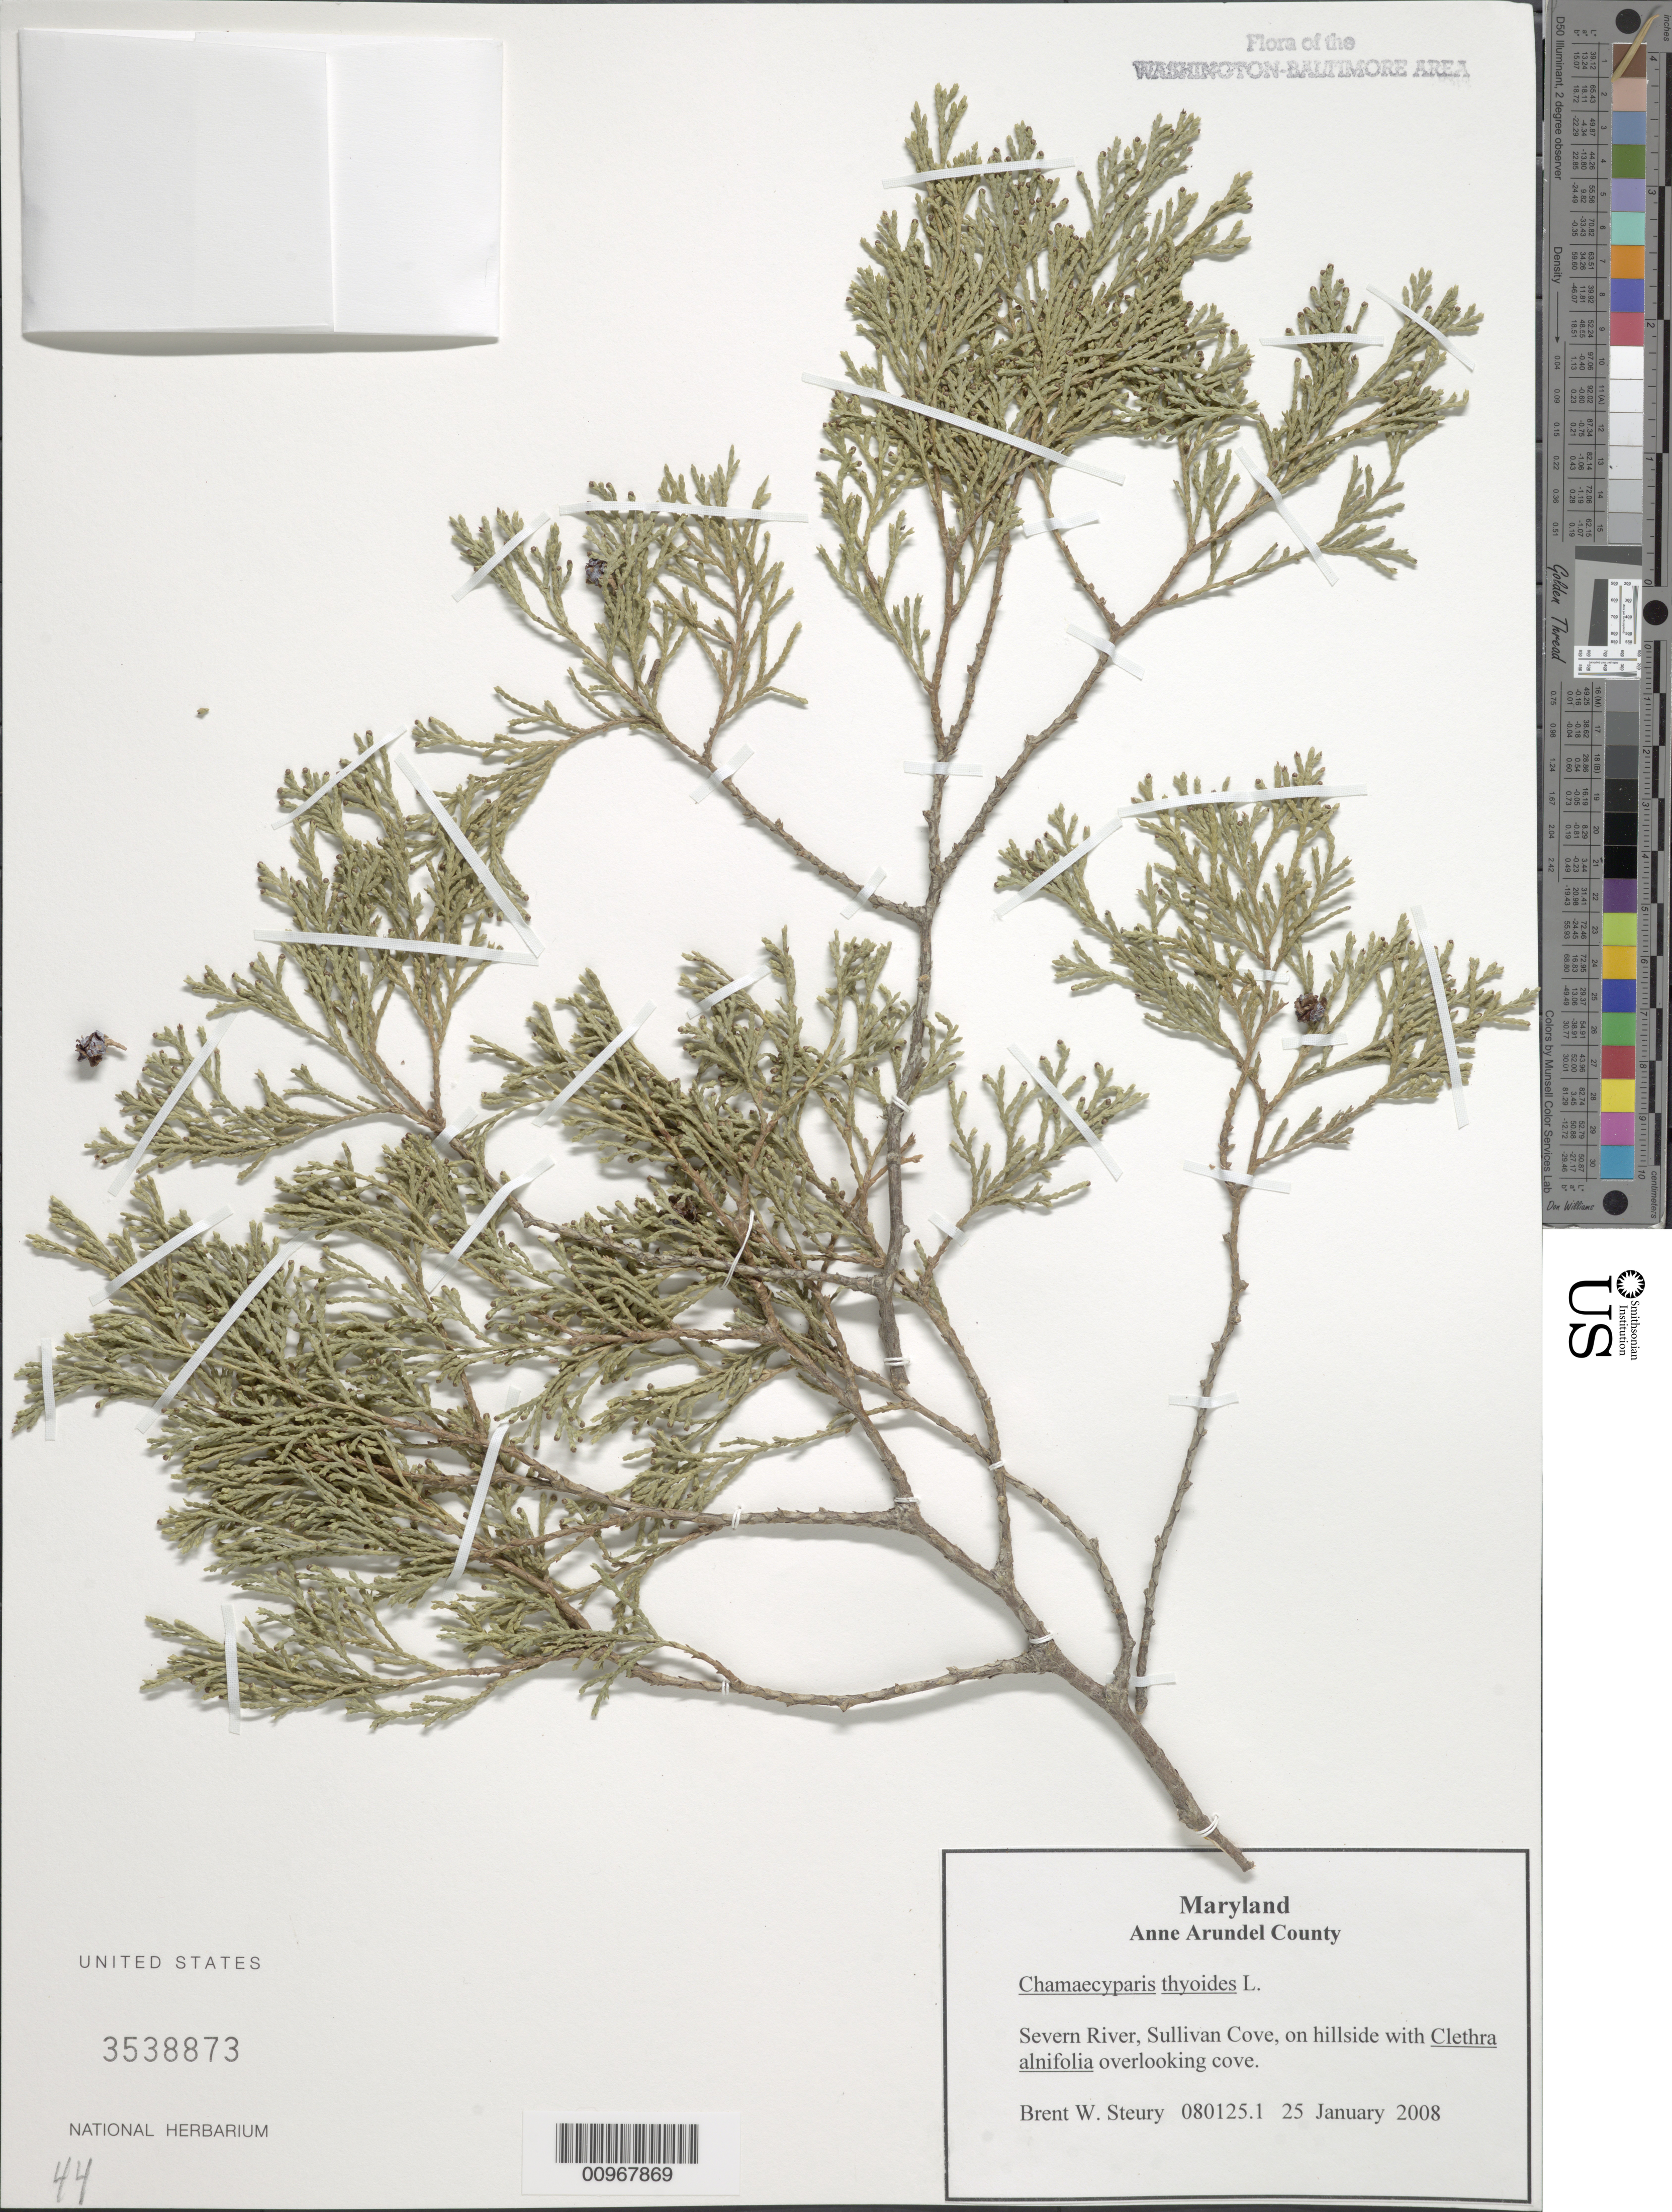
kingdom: Plantae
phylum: Tracheophyta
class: Pinopsida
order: Pinales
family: Cupressaceae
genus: Chamaecyparis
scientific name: Chamaecyparis thyoides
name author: (L.) Britton, Stearns & Poggenb.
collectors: B. Steury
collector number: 080125.1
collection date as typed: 25 January 2008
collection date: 2008-01-25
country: United States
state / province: Maryland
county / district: Anne Arundel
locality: Severn River, Sullivan Cove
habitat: on hillside with Clethra alnifolia overlooking cove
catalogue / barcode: US 3538873